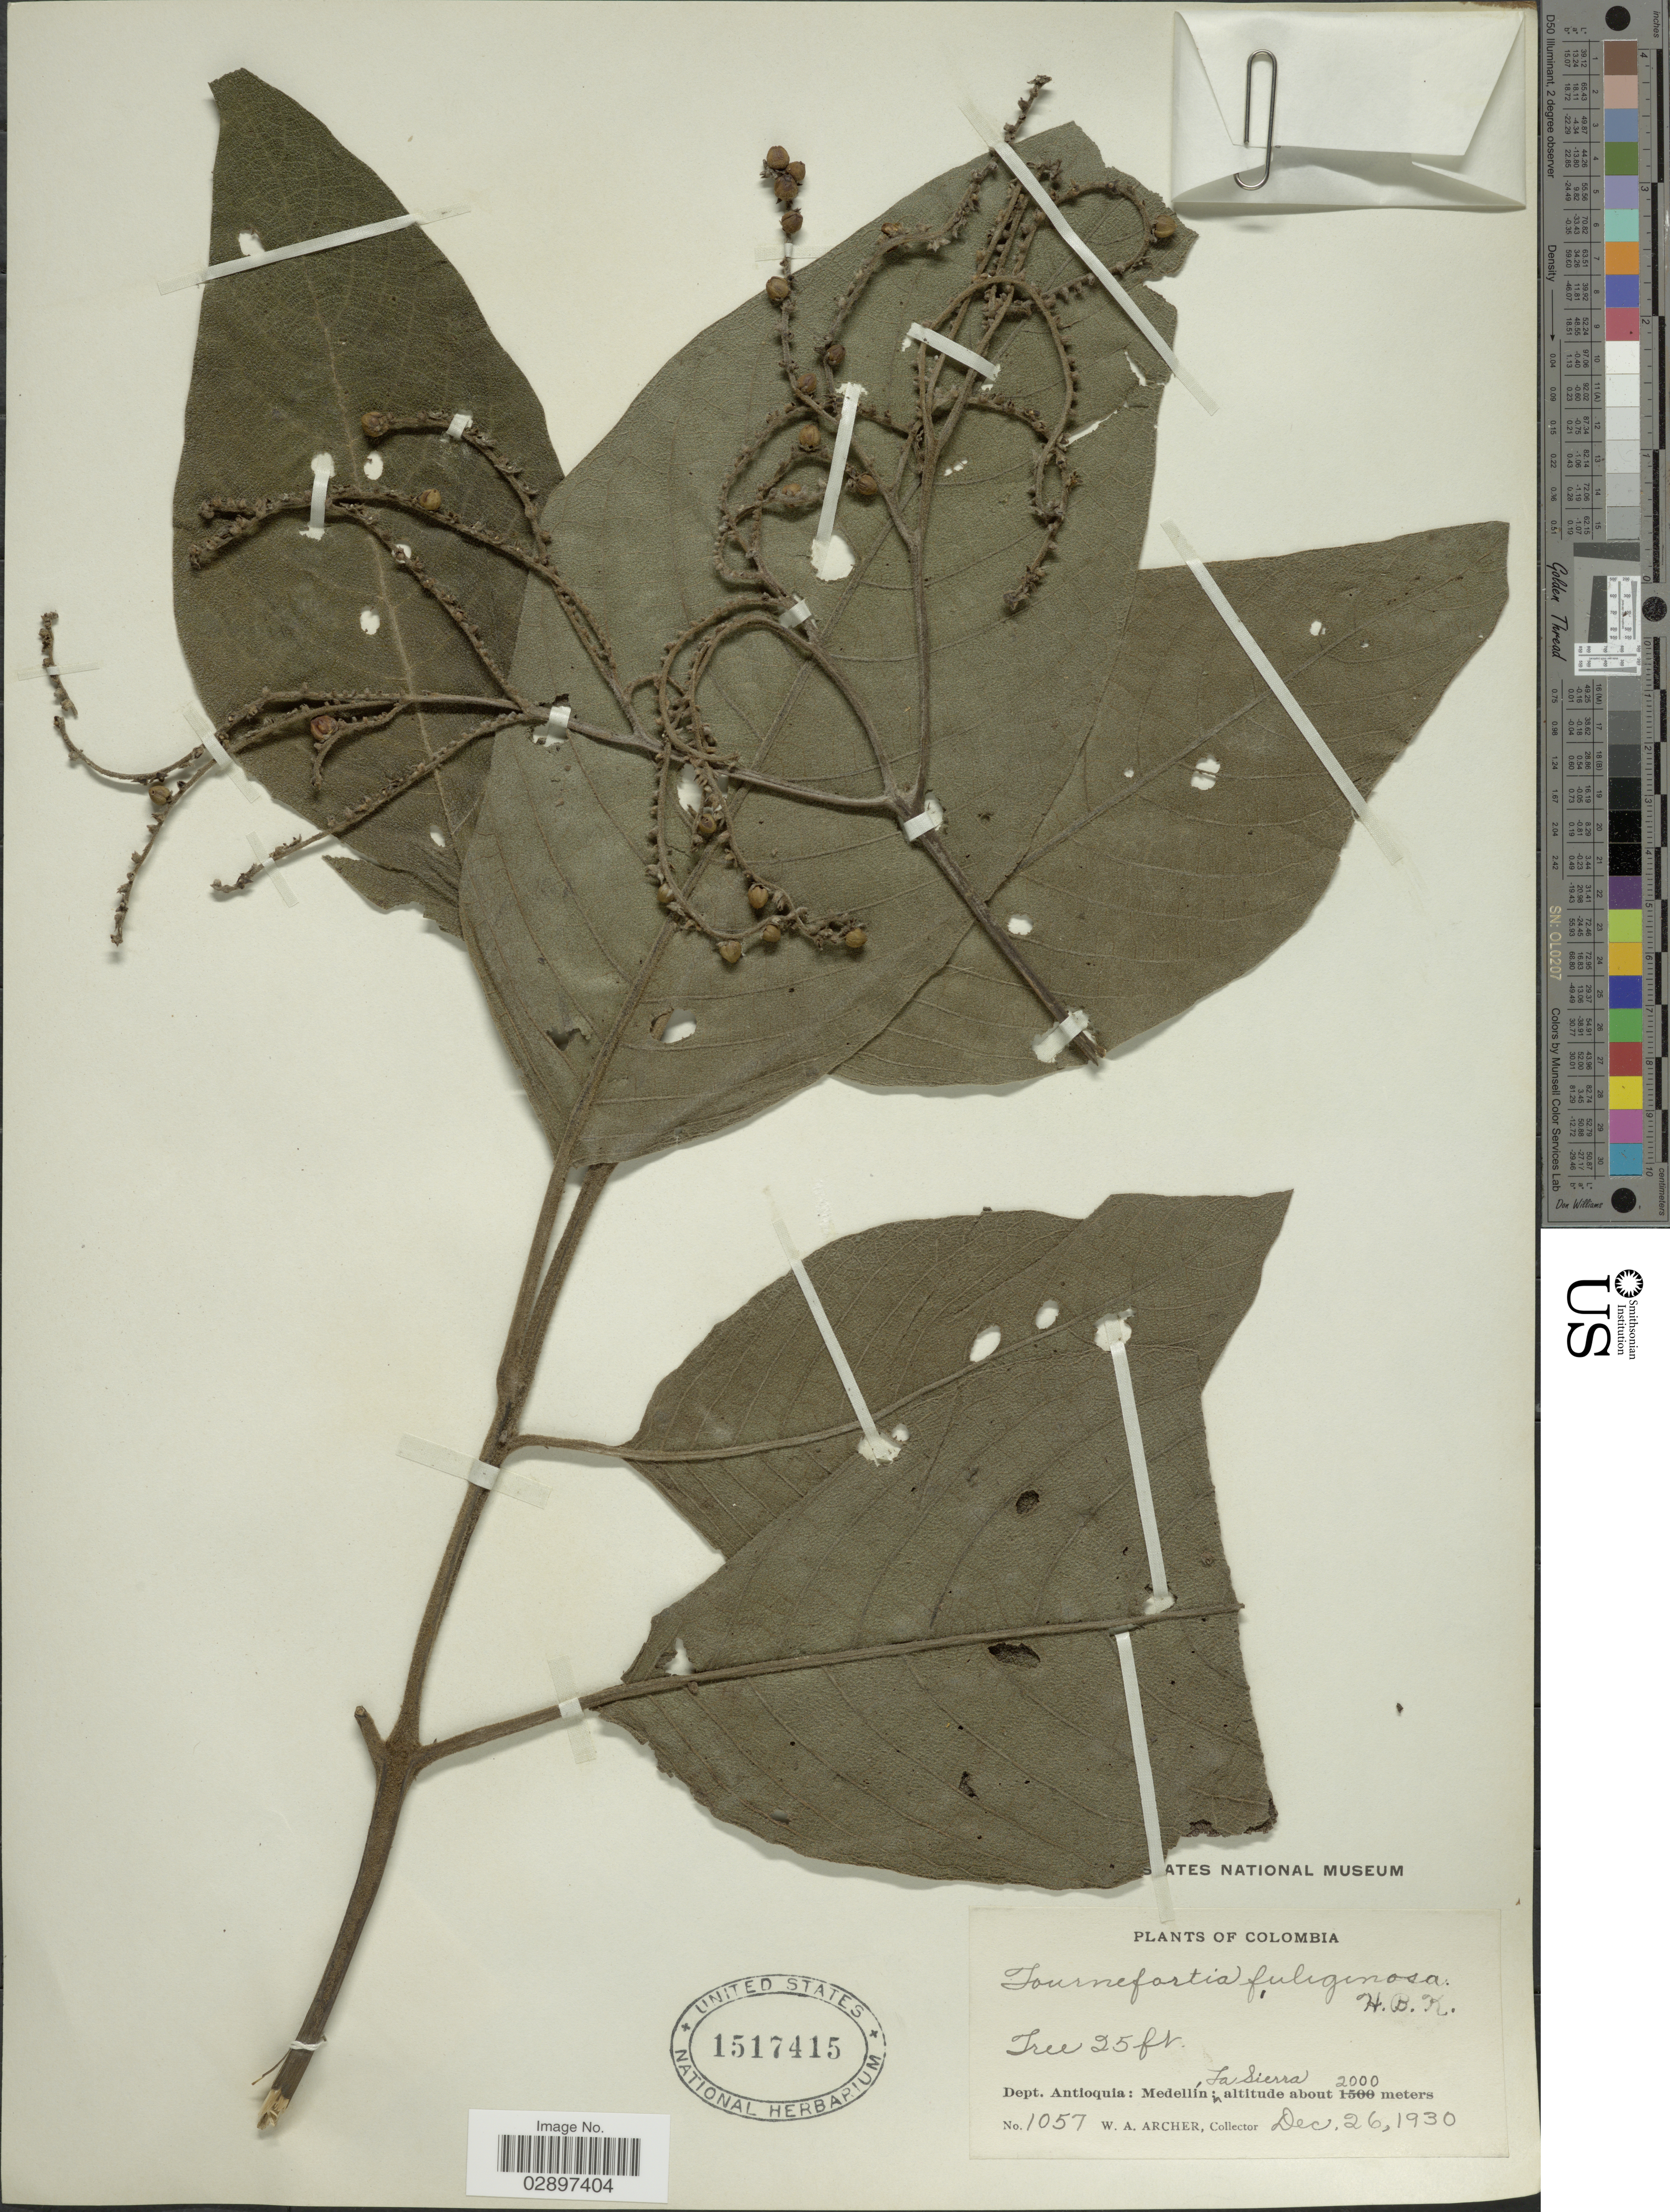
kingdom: Plantae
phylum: Tracheophyta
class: Magnoliopsida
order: Boraginales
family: Heliotropiaceae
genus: Tournefortia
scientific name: Tournefortia polystachya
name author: Ruiz & Pav.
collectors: W. Archer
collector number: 1057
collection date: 1930-12-26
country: Colombia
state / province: Antioquia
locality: Dept. Antioquia: Medellín, La Sierra.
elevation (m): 2000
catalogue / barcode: US 1517415